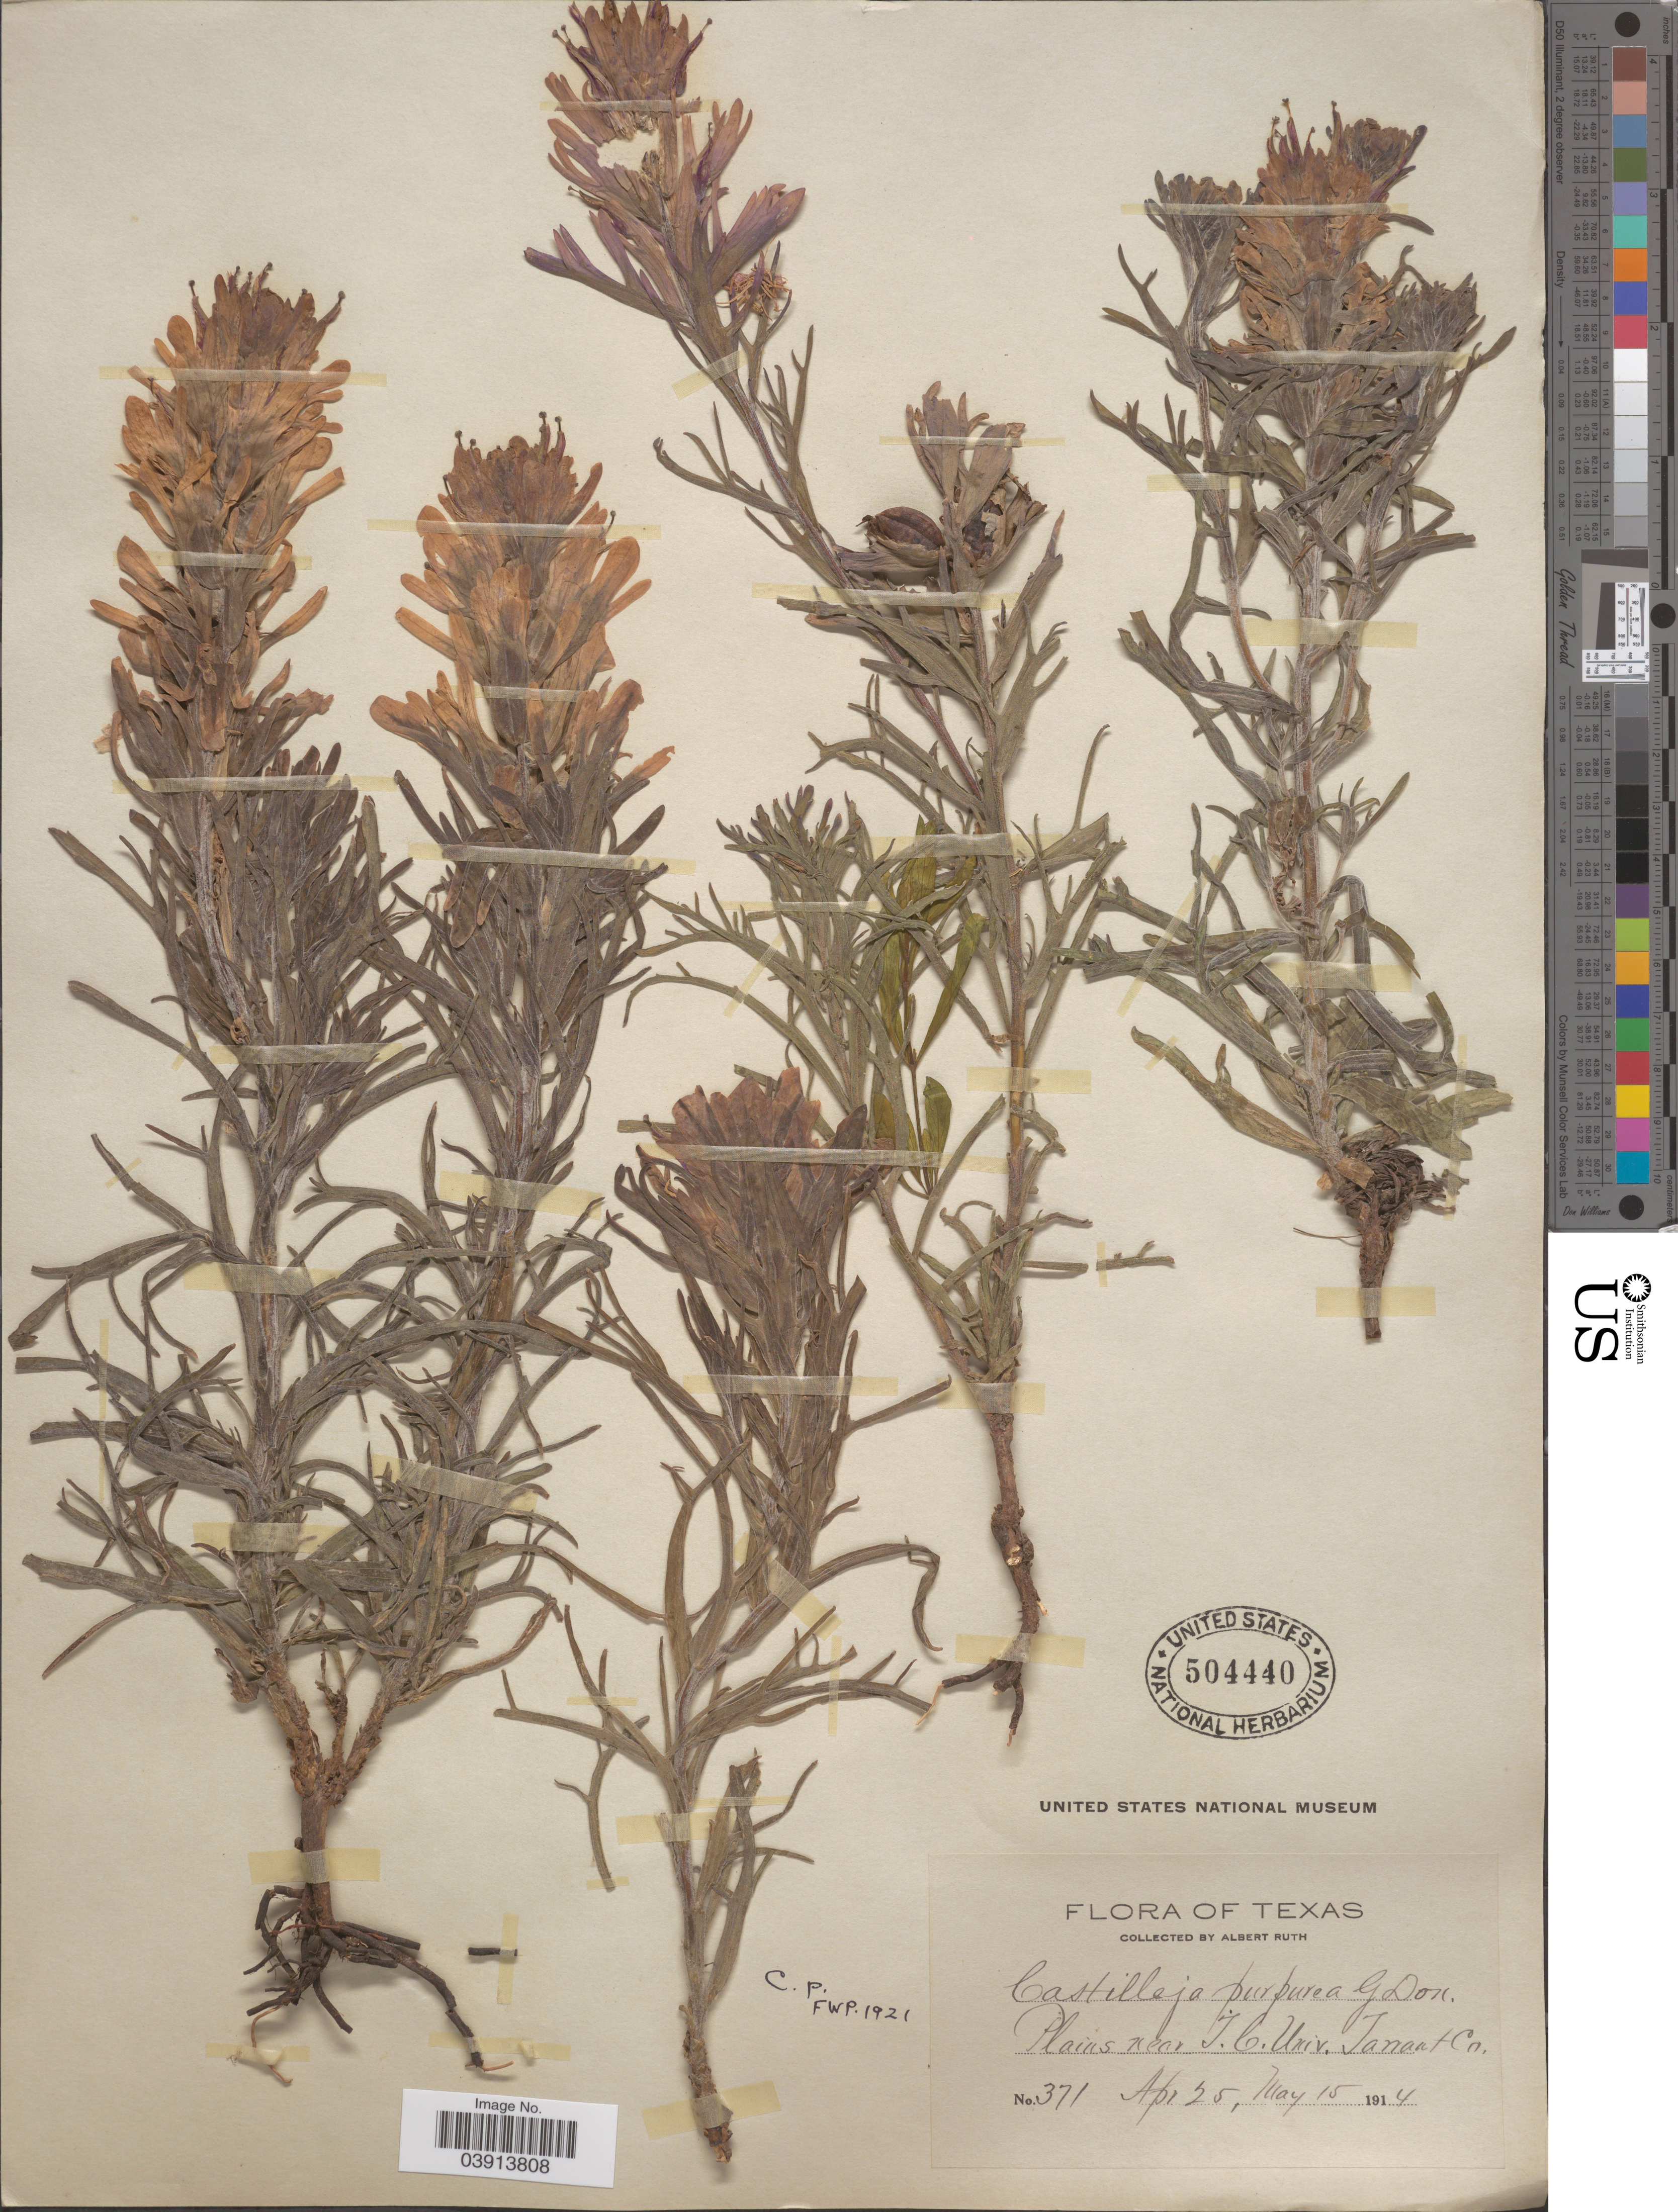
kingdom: Plantae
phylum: Tracheophyta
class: Magnoliopsida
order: Lamiales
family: Orobanchaceae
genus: Castilleja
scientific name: Castilleja purpurea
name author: (Nutt.) G. Don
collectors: A. Ruth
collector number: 371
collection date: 1914-05-15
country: United States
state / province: Texas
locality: Plains near T.C. Univ. Tarrant Co.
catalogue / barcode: US 504440